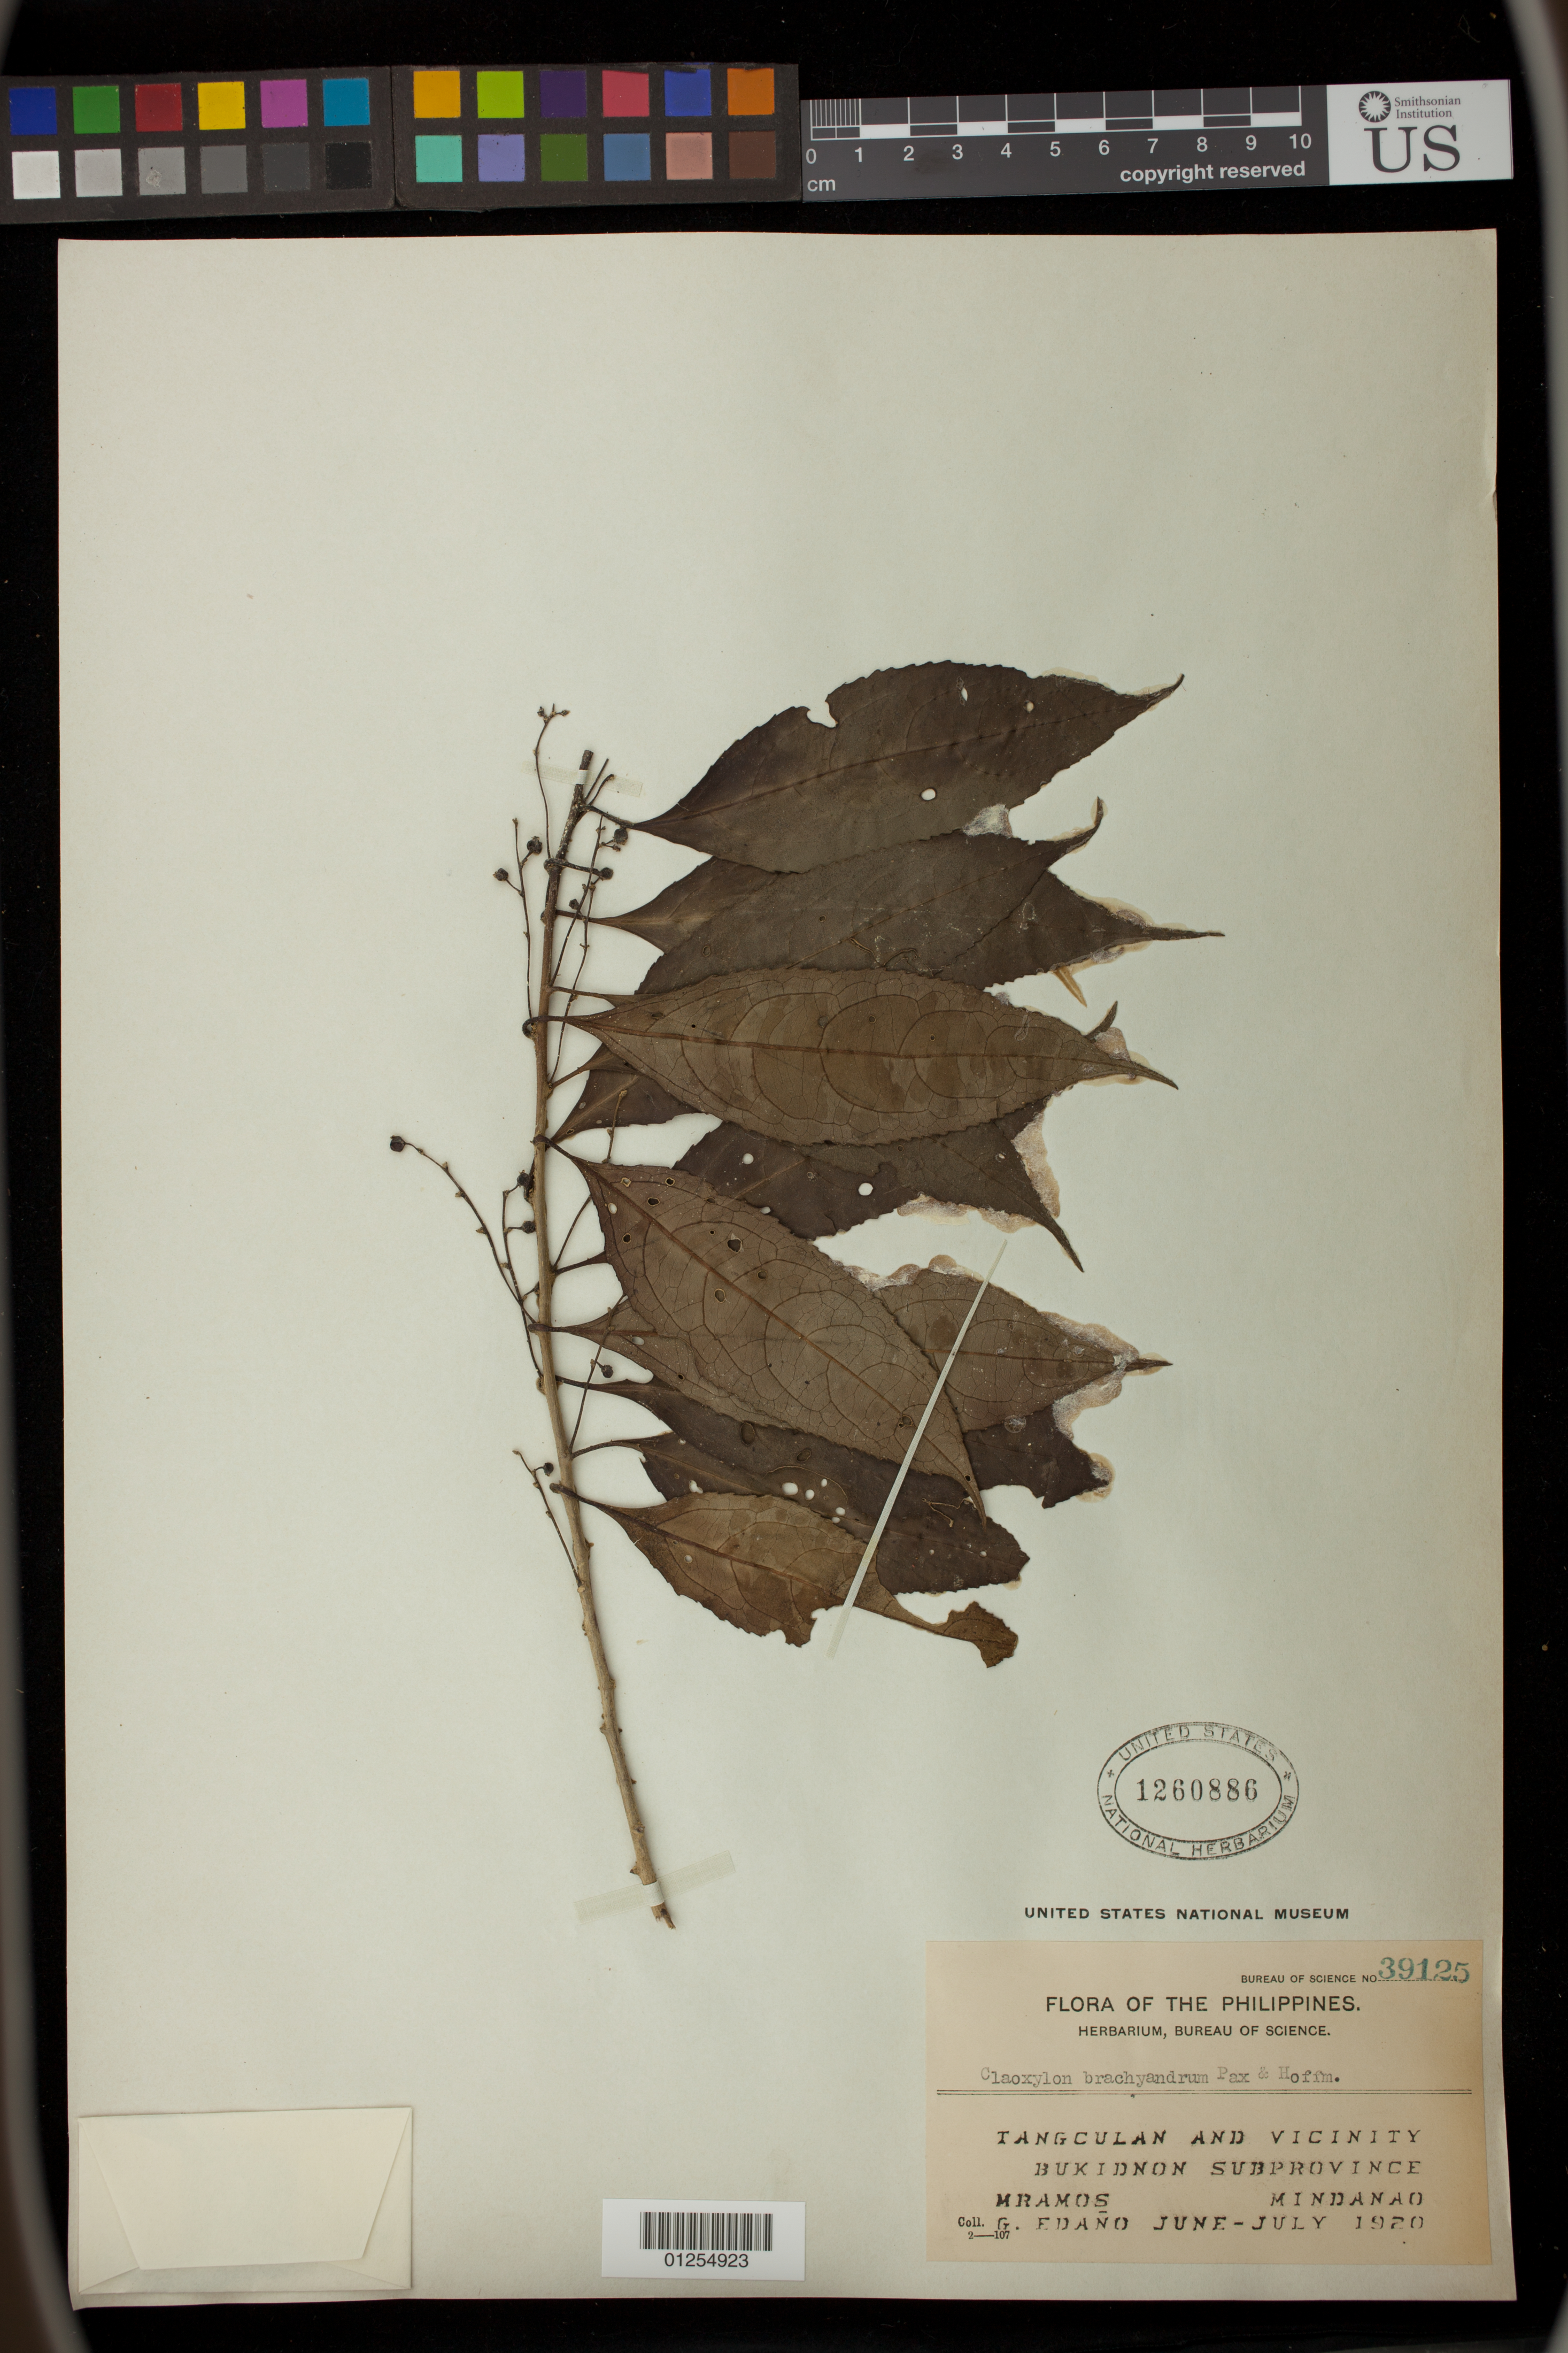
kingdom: Plantae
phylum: Tracheophyta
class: Magnoliopsida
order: Malpighiales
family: Euphorbiaceae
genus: Claoxylon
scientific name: Claoxylon brachyandrum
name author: Pax & K. Hoffm.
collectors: G. Edaño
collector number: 39125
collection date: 1920-06/1920-07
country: Philippines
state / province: Northern Mindanao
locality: Tangculan and vicinity,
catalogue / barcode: US 1260886